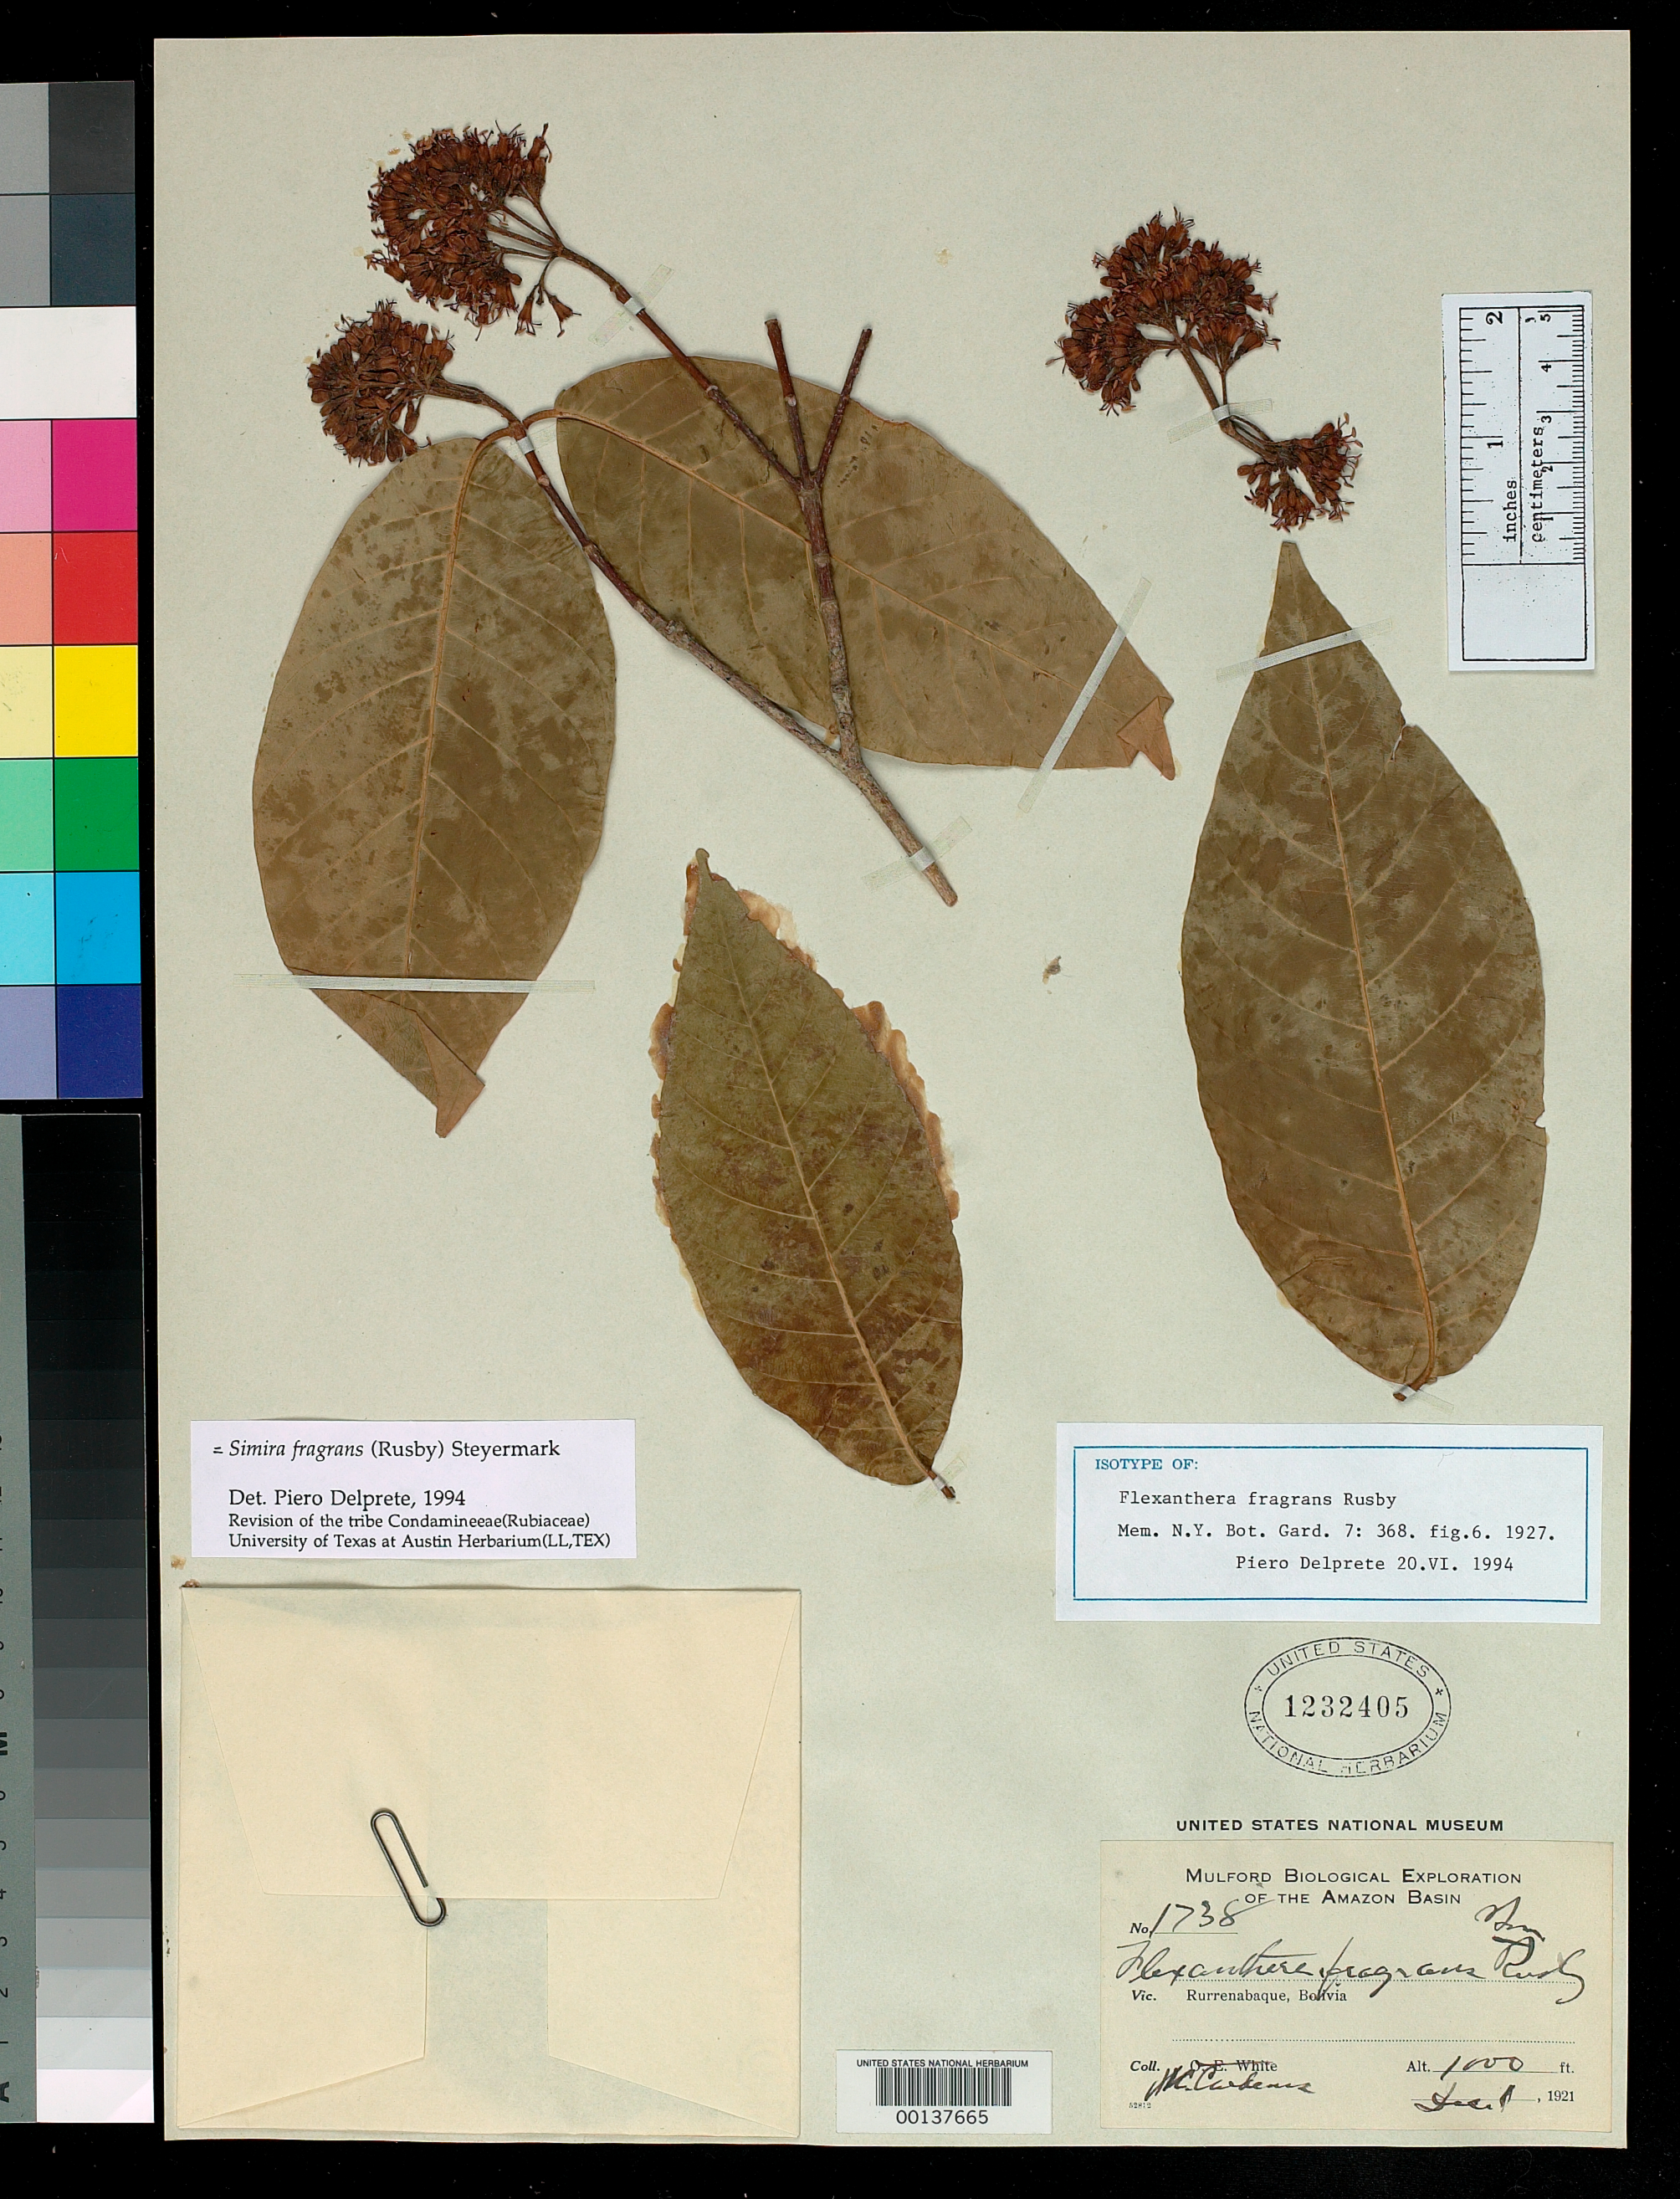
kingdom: Plantae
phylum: Tracheophyta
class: Magnoliopsida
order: Gentianales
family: Rubiaceae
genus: Flexanthera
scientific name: Flexanthera fragrans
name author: Rusby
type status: Isotype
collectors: M. Cárdenas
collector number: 1738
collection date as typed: Dec. 1, 1921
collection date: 1921-12-01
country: Bolivia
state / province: Beni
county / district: José Ballivián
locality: Rurrenabaque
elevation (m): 305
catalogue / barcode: US 1232405